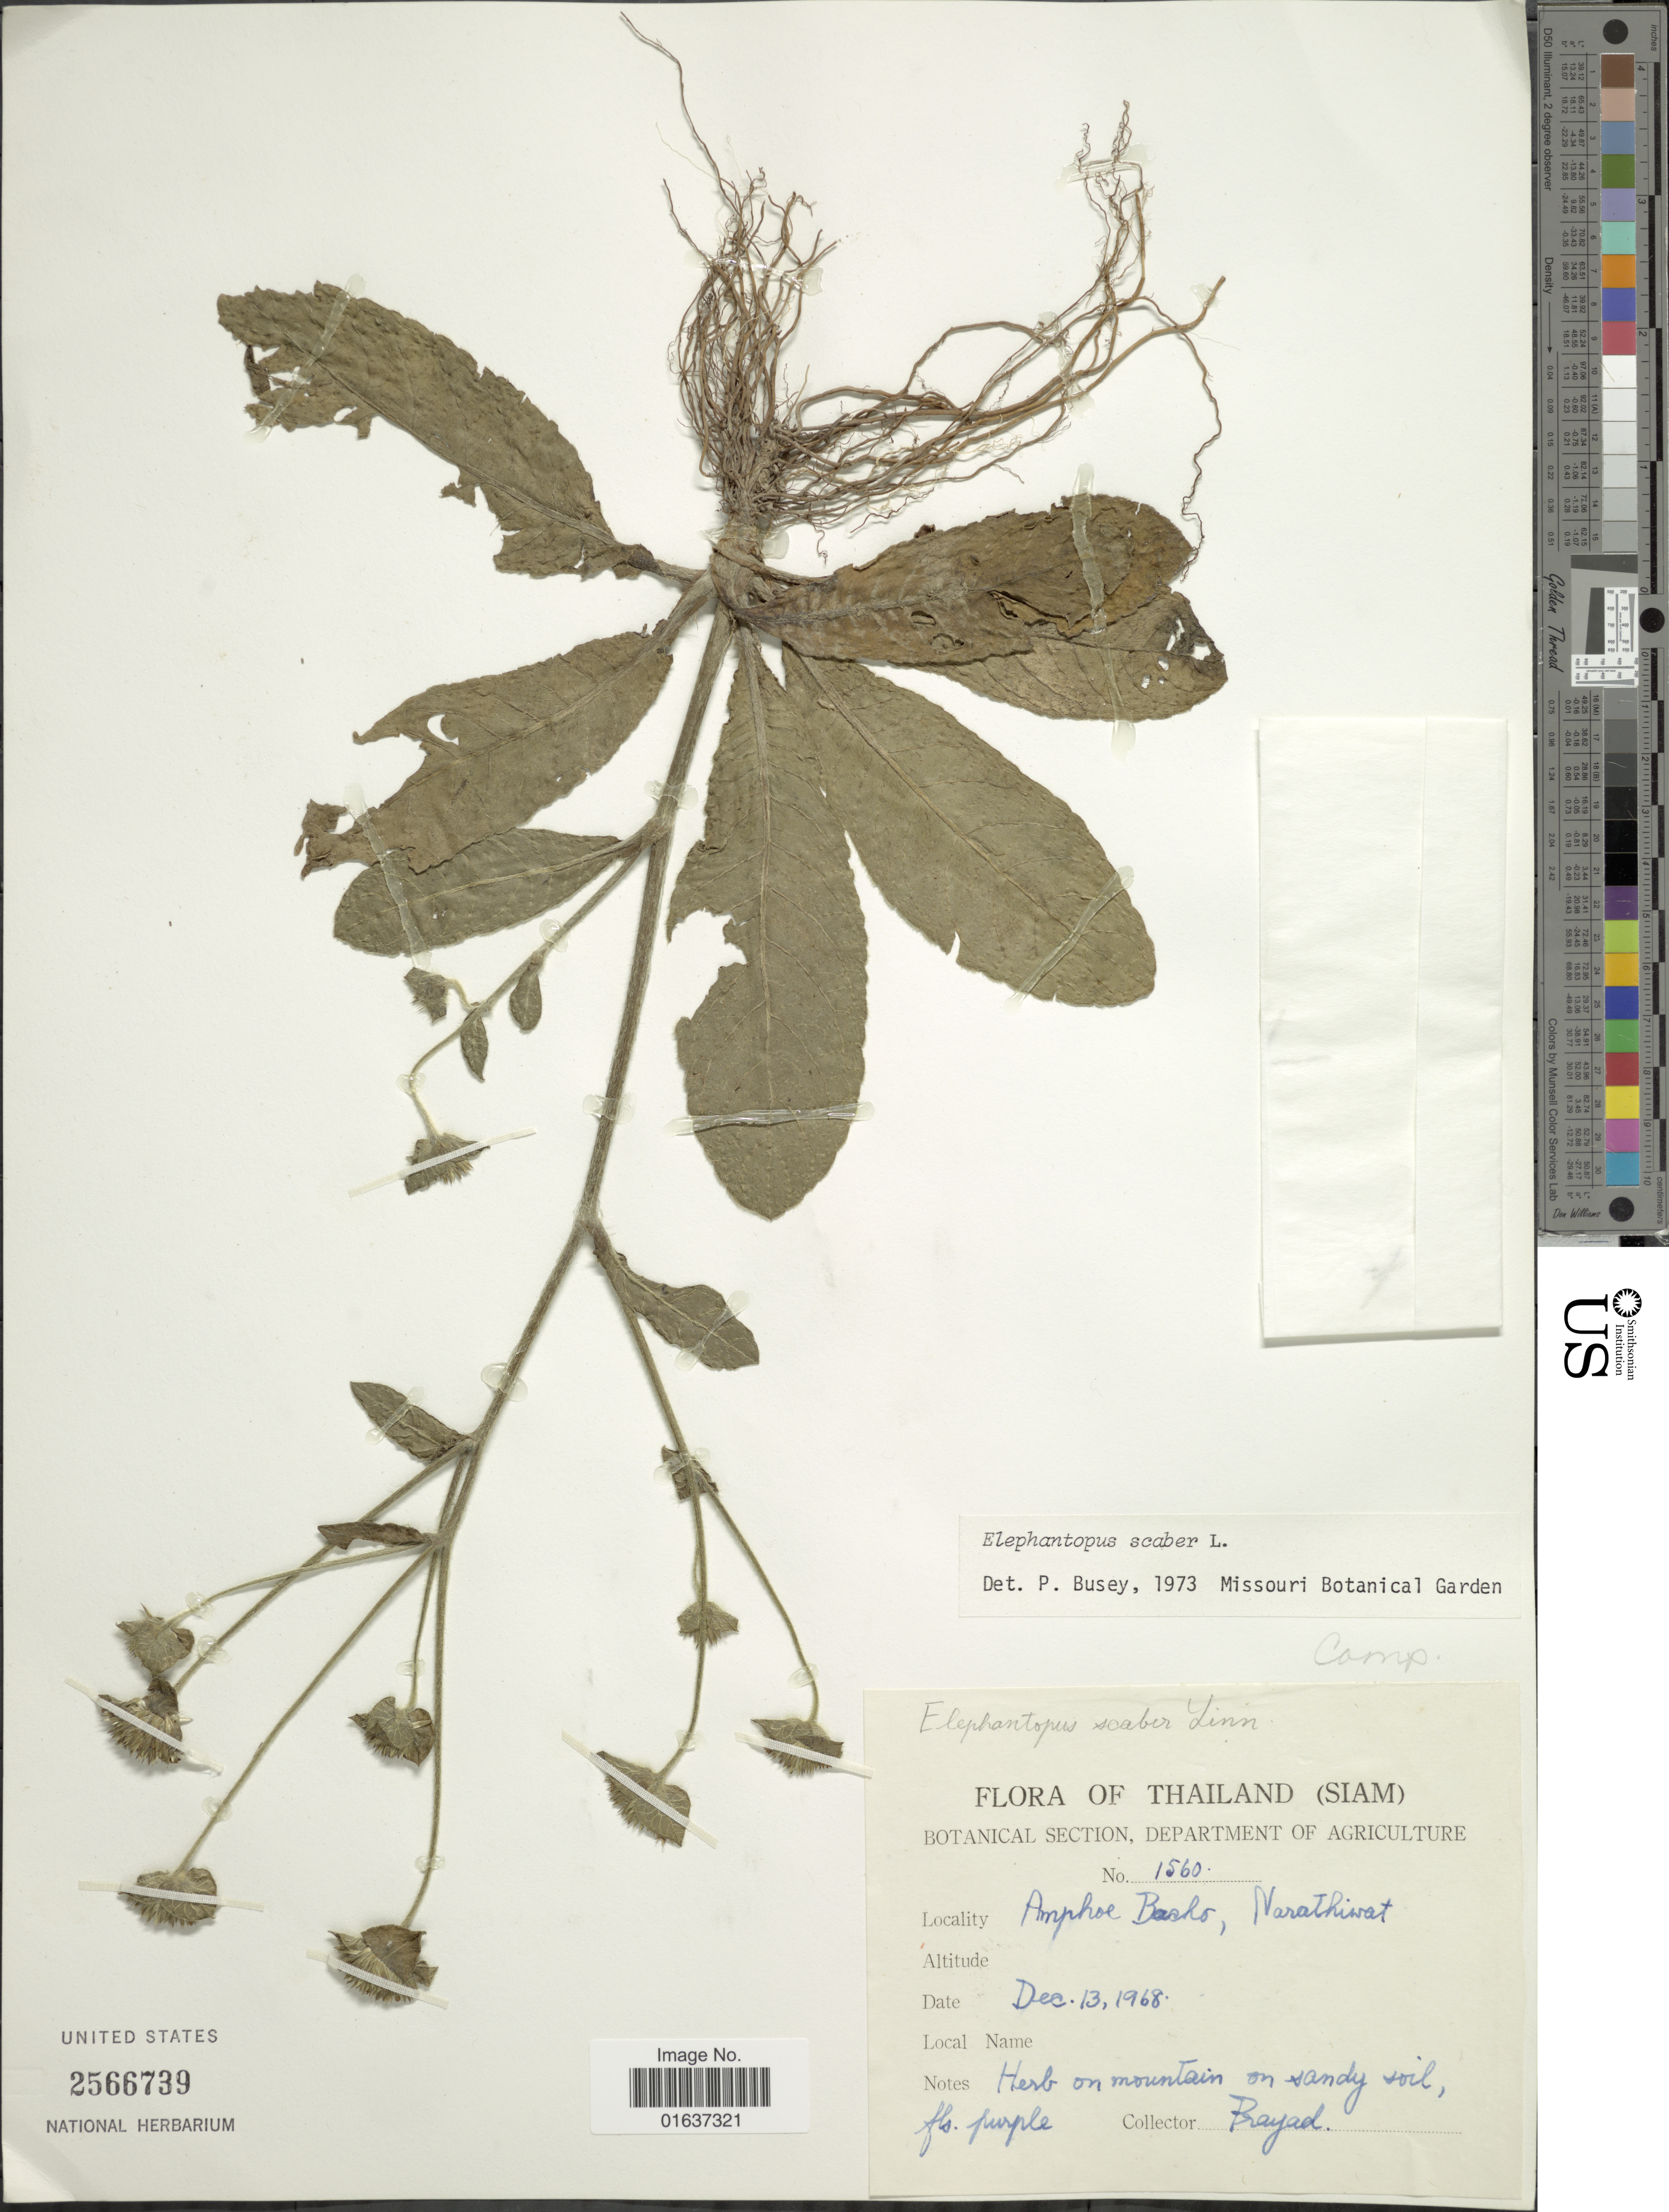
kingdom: Plantae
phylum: Tracheophyta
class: Magnoliopsida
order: Asterales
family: Asteraceae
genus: Elephantopus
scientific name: Elephantopus scaber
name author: L.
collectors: Prayad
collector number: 1560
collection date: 1968-12-13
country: Thailand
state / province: Narathiwat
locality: Thailand (Siam), Amohoe Bacho [interpreted]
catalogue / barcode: US 2566739